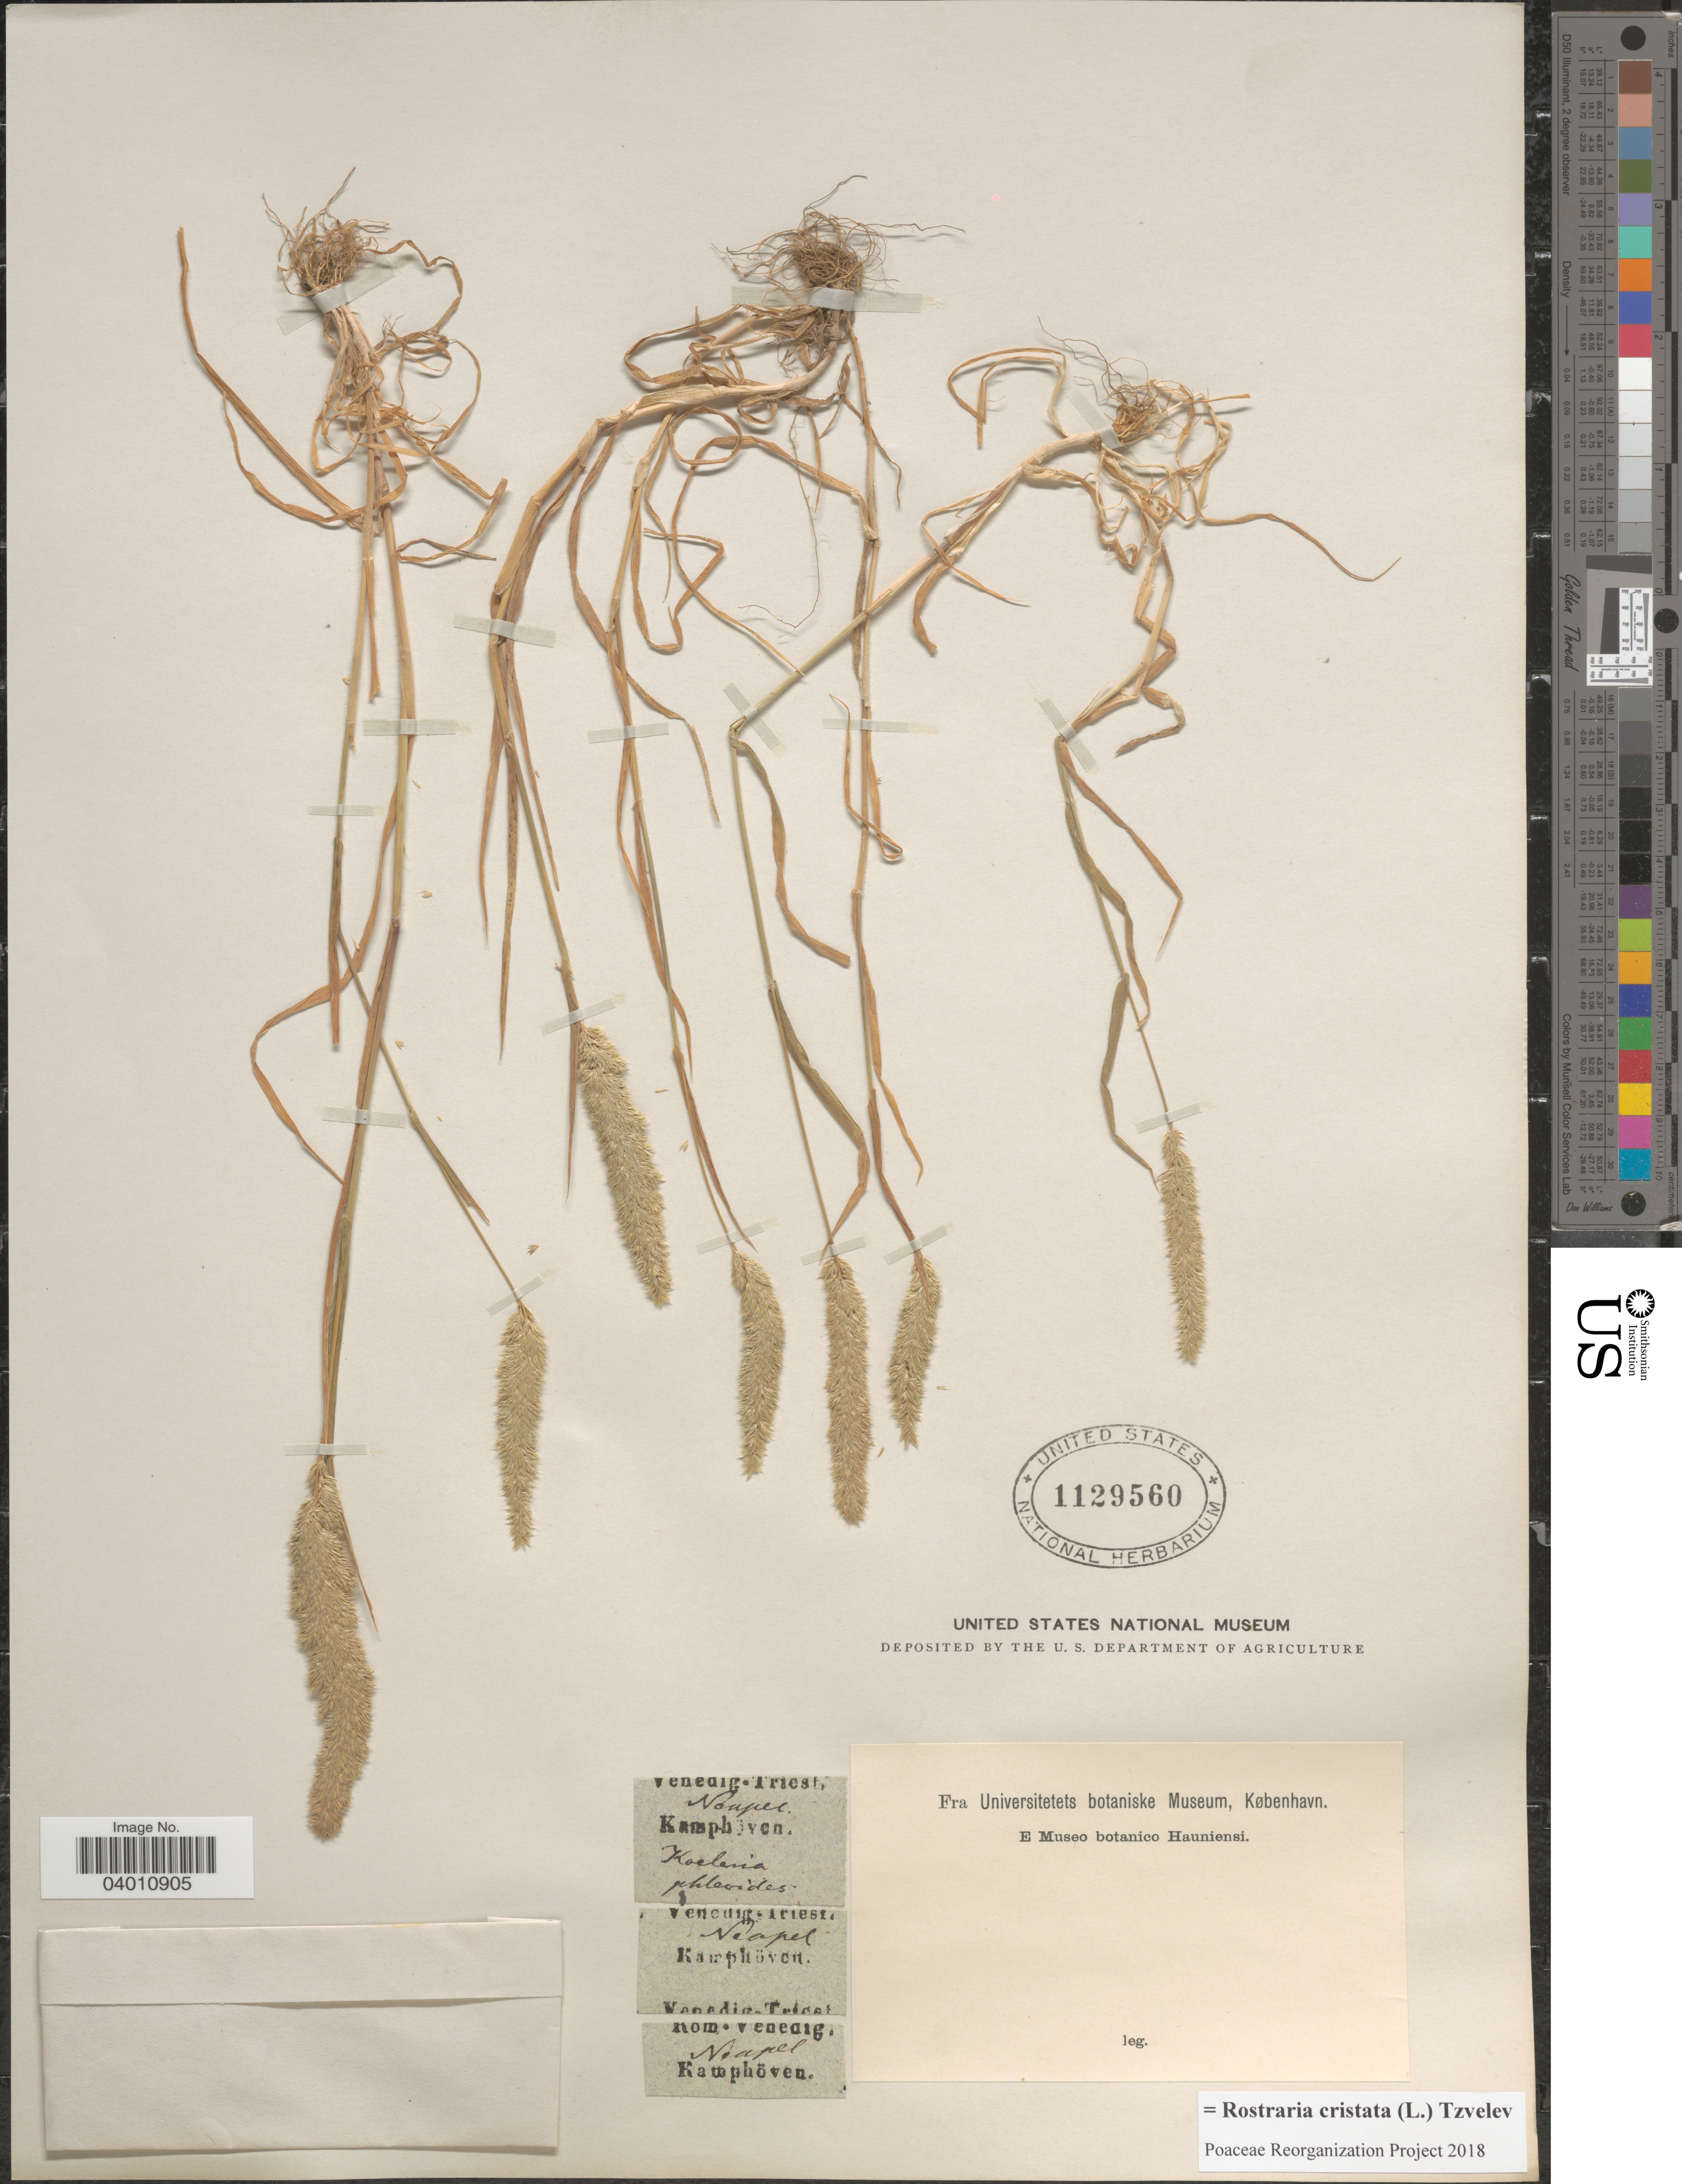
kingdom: Plantae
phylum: Tracheophyta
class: Liliopsida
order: Poales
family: Poaceae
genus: Rostraria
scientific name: Rostraria cristata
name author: (L.) Tzvelev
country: Italy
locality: Neapel.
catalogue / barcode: US 1129560